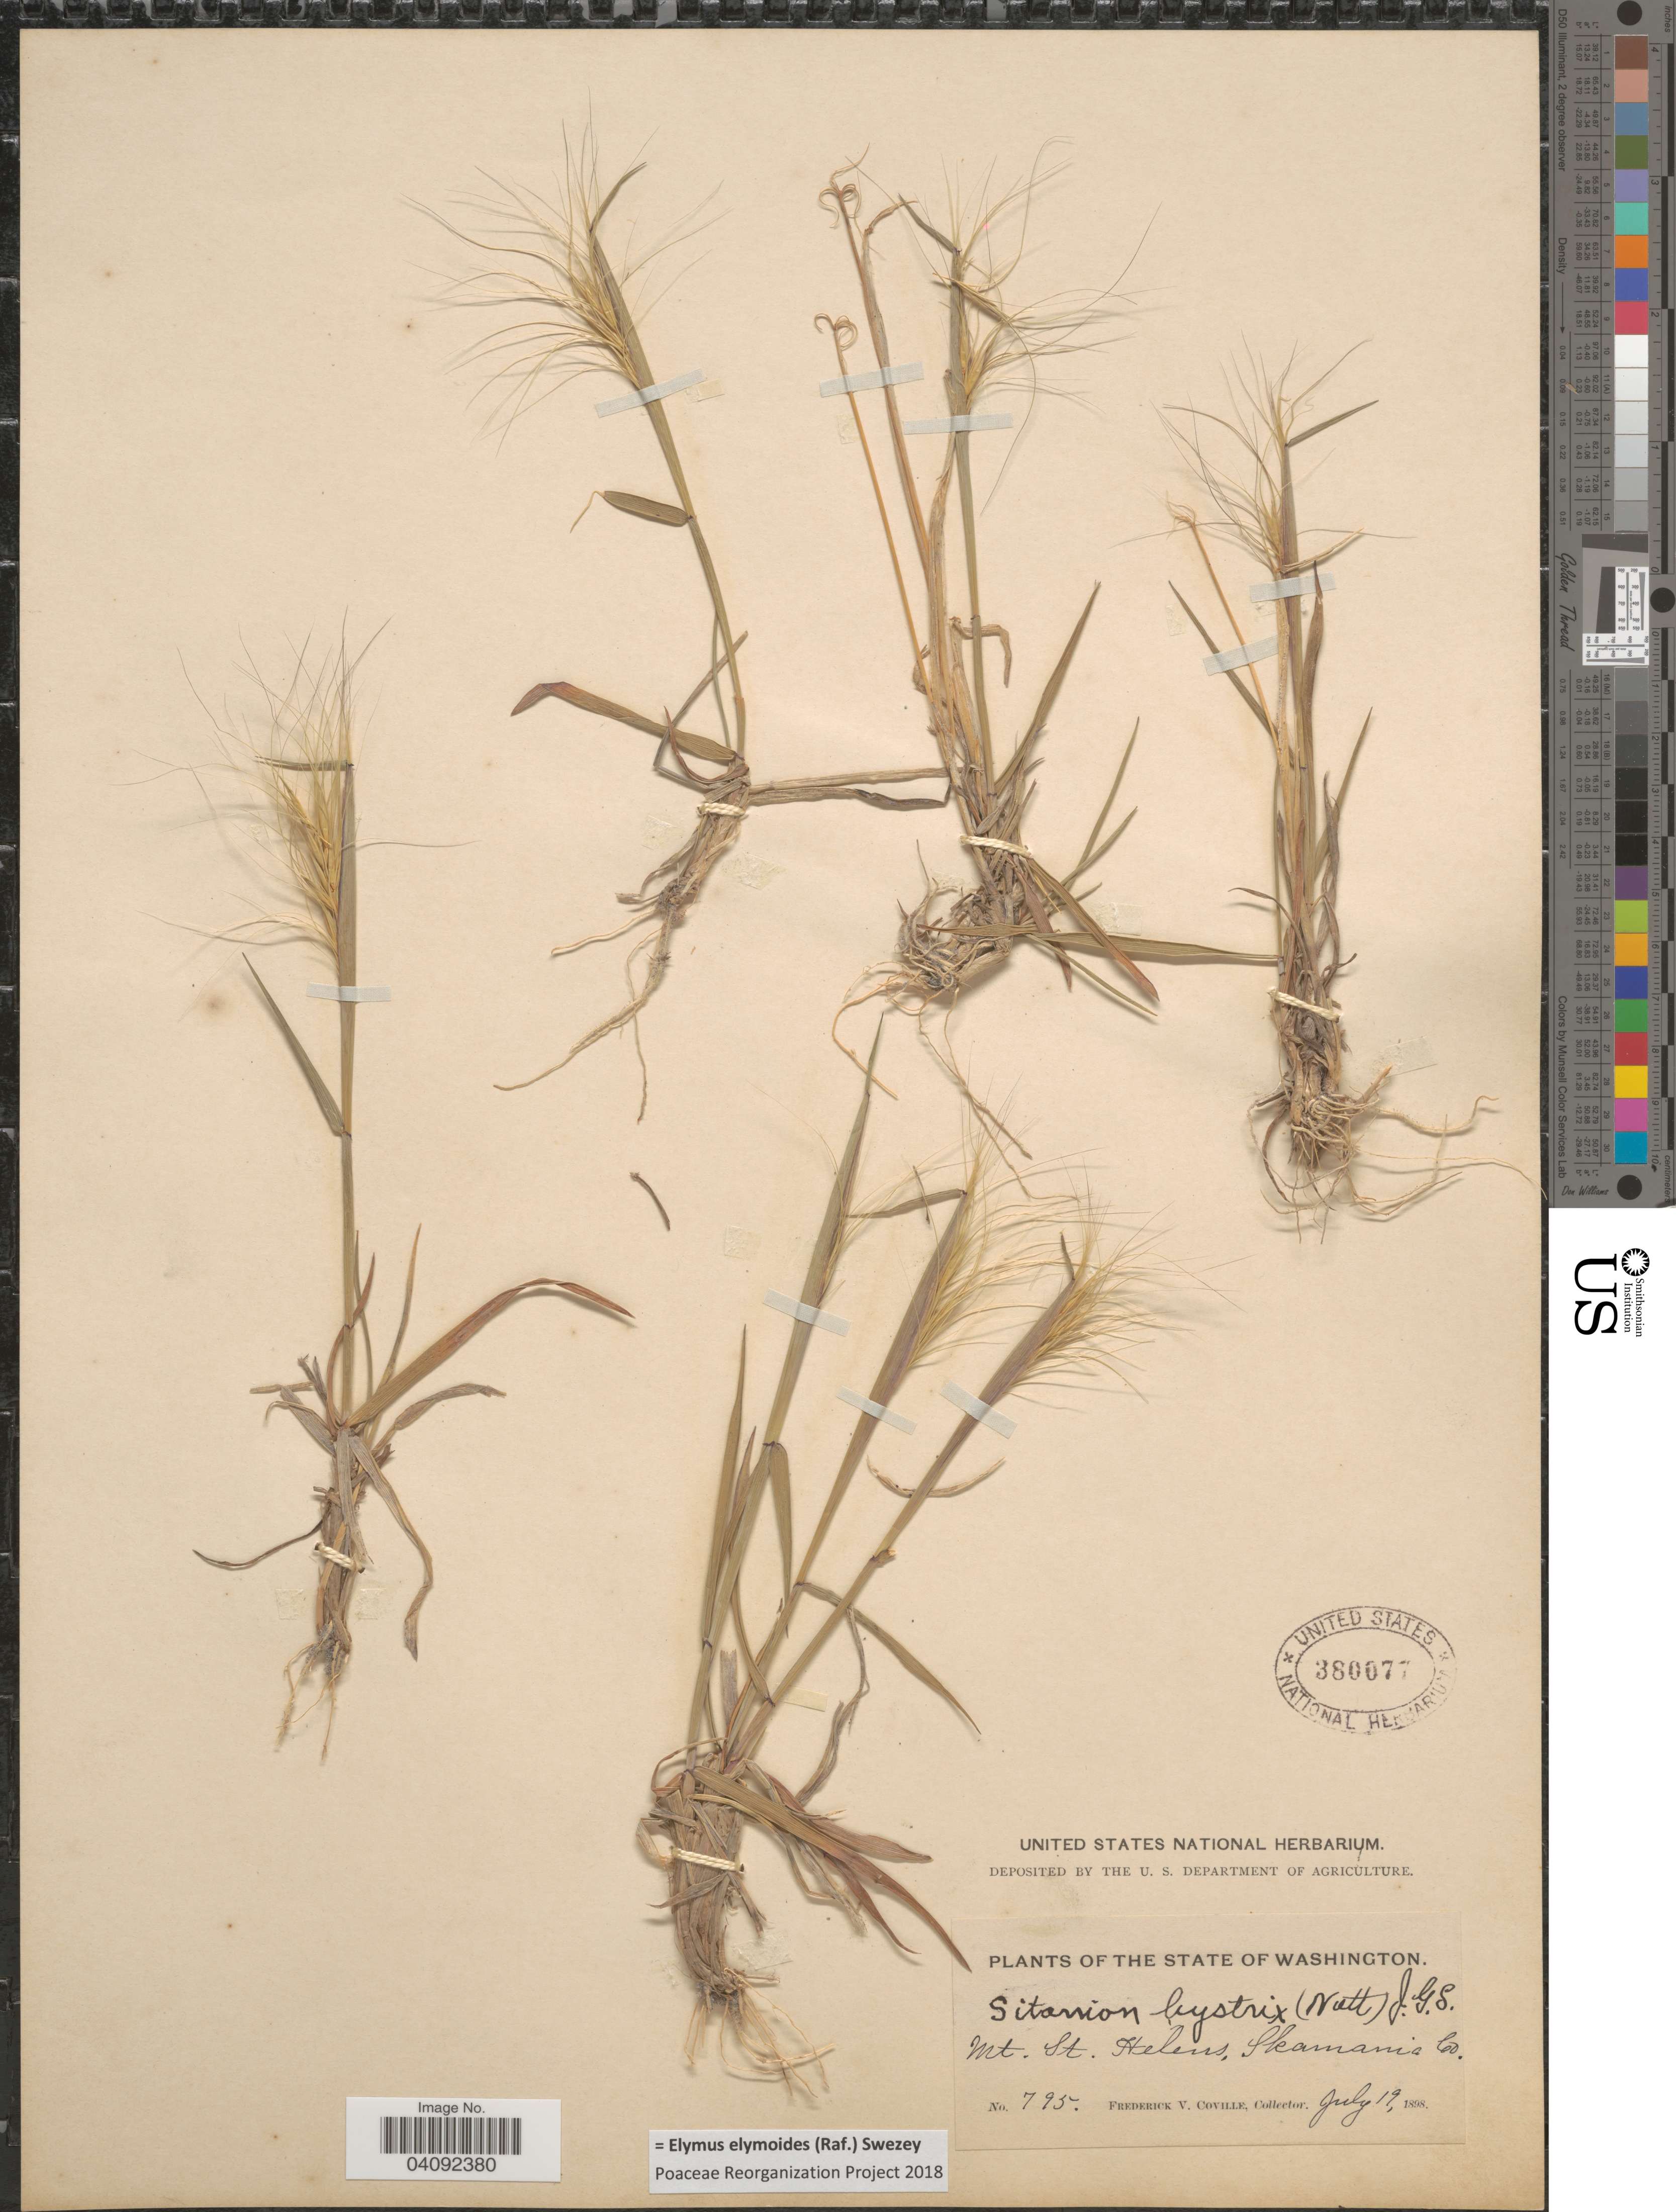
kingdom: Plantae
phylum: Tracheophyta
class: Liliopsida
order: Poales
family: Poaceae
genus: Elymus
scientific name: Elymus elymoides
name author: (Raf.) Swezey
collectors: F. V. Coville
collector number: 795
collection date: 1898-07-19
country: United States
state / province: Washington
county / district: Skamania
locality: Mt. St. Helens, Skamania Co.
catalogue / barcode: US 380077